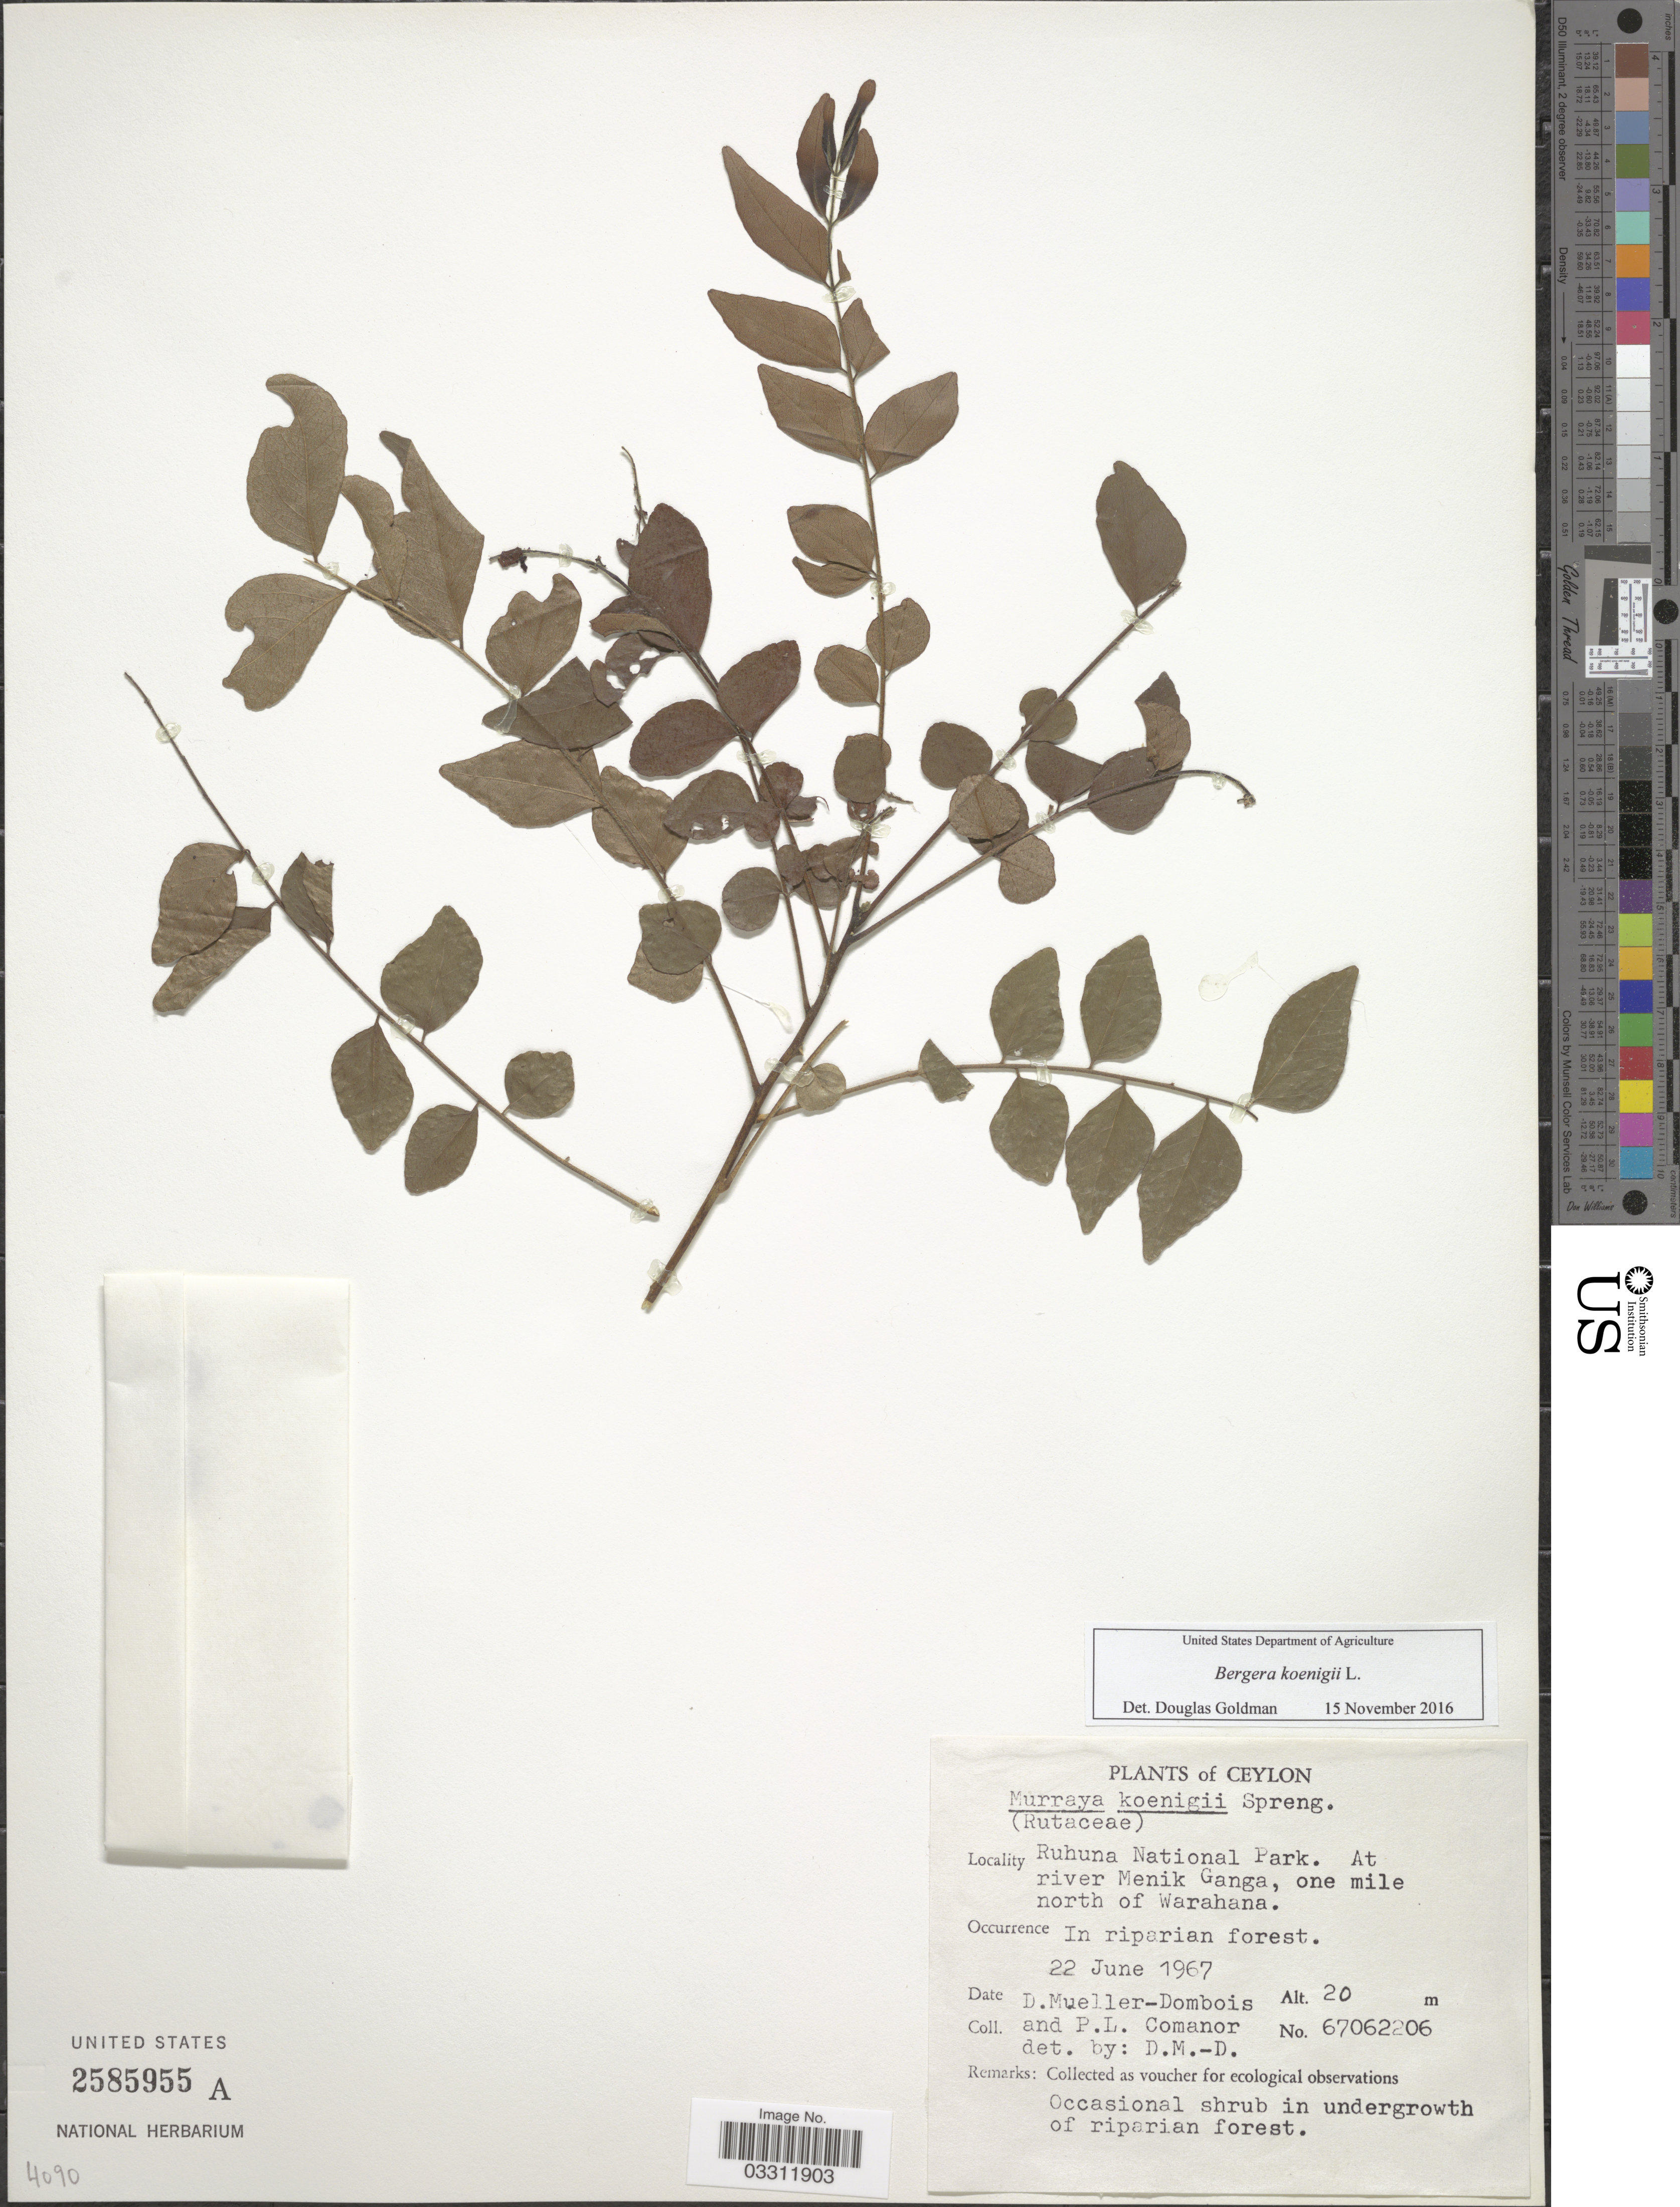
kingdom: Plantae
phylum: Tracheophyta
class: Magnoliopsida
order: Sapindales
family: Rutaceae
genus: Bergera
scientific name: Bergera koenigii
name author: L.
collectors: D. Mueller-Dombois & P. Comanor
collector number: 67062206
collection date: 1967-06-22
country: Sri Lanka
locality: Ceylon. Ruhuna National Park. At river Menik Ganga, one mile north of Warahana.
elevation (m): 20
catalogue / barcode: US 2585955A